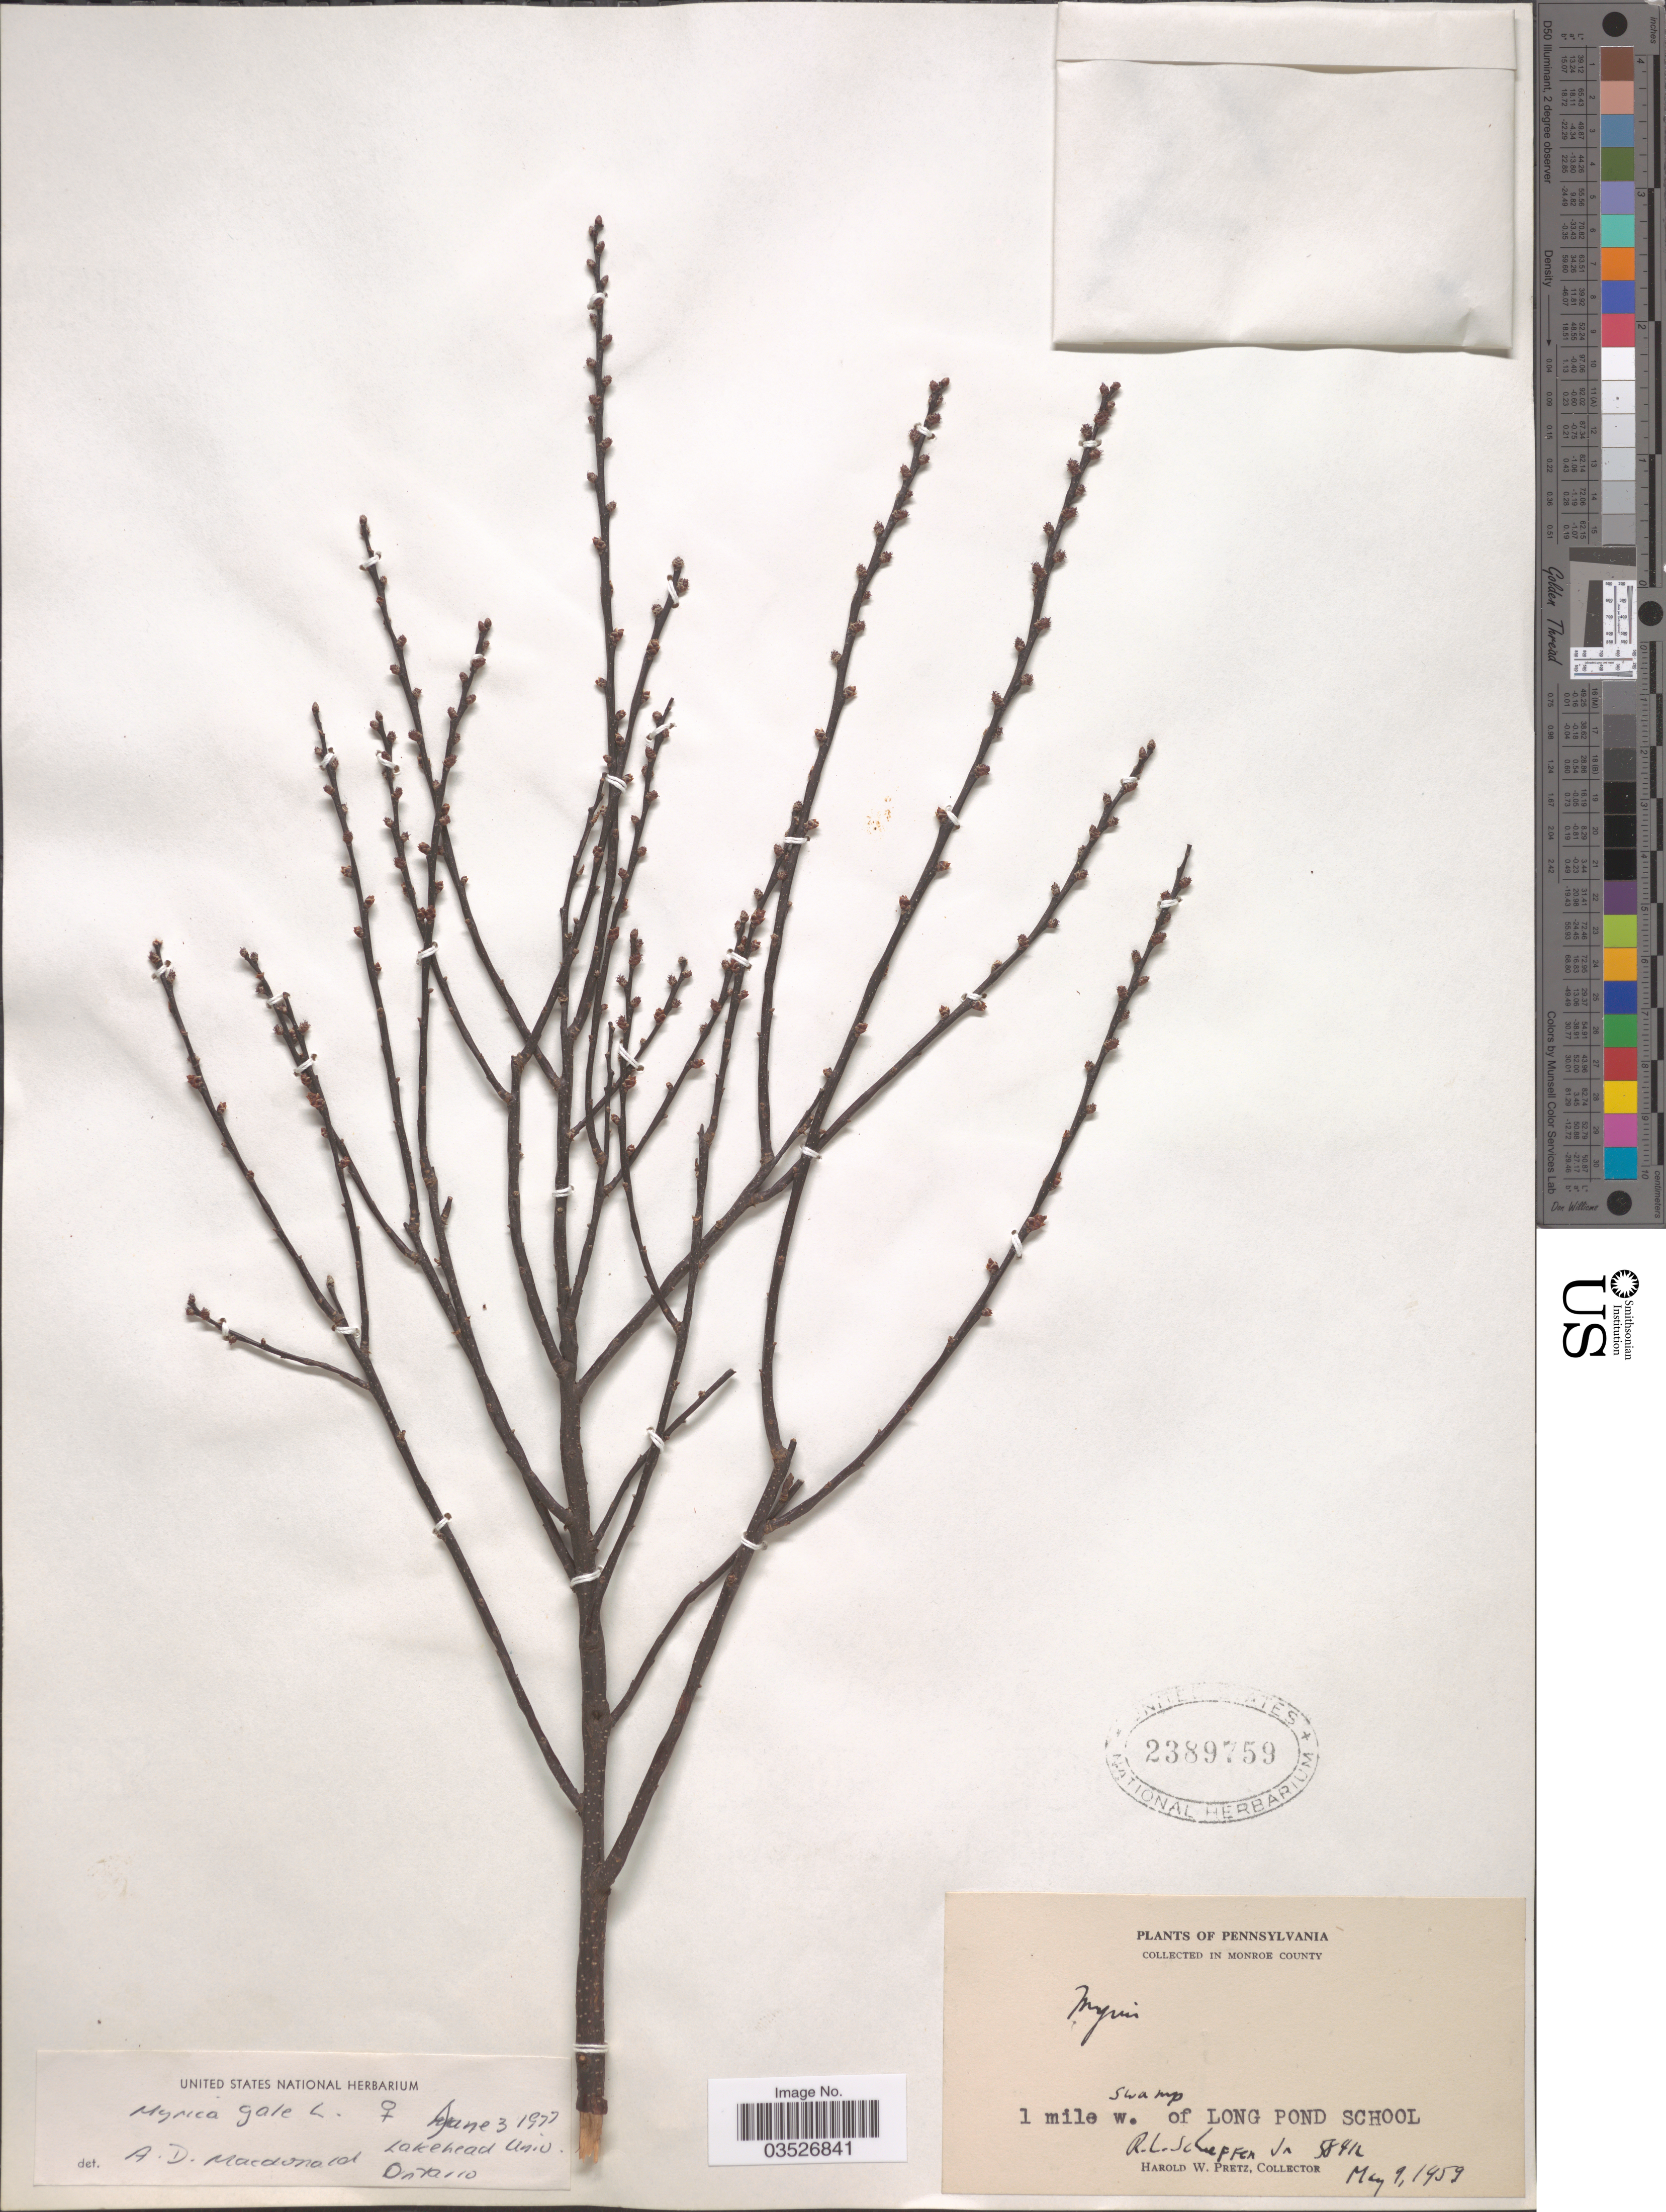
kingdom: Plantae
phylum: Tracheophyta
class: Magnoliopsida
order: Fagales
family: Myricaceae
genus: Myrica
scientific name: Myrica gale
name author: L.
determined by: Macdonald, A. D.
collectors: H. W. Pretz & R. L. Schaeffer Jr.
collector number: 58412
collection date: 1959-05-09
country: United States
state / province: Pennsylvania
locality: Monroe County. Swamp, 1 mile w. of Long Pond School.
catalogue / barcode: US 2389759